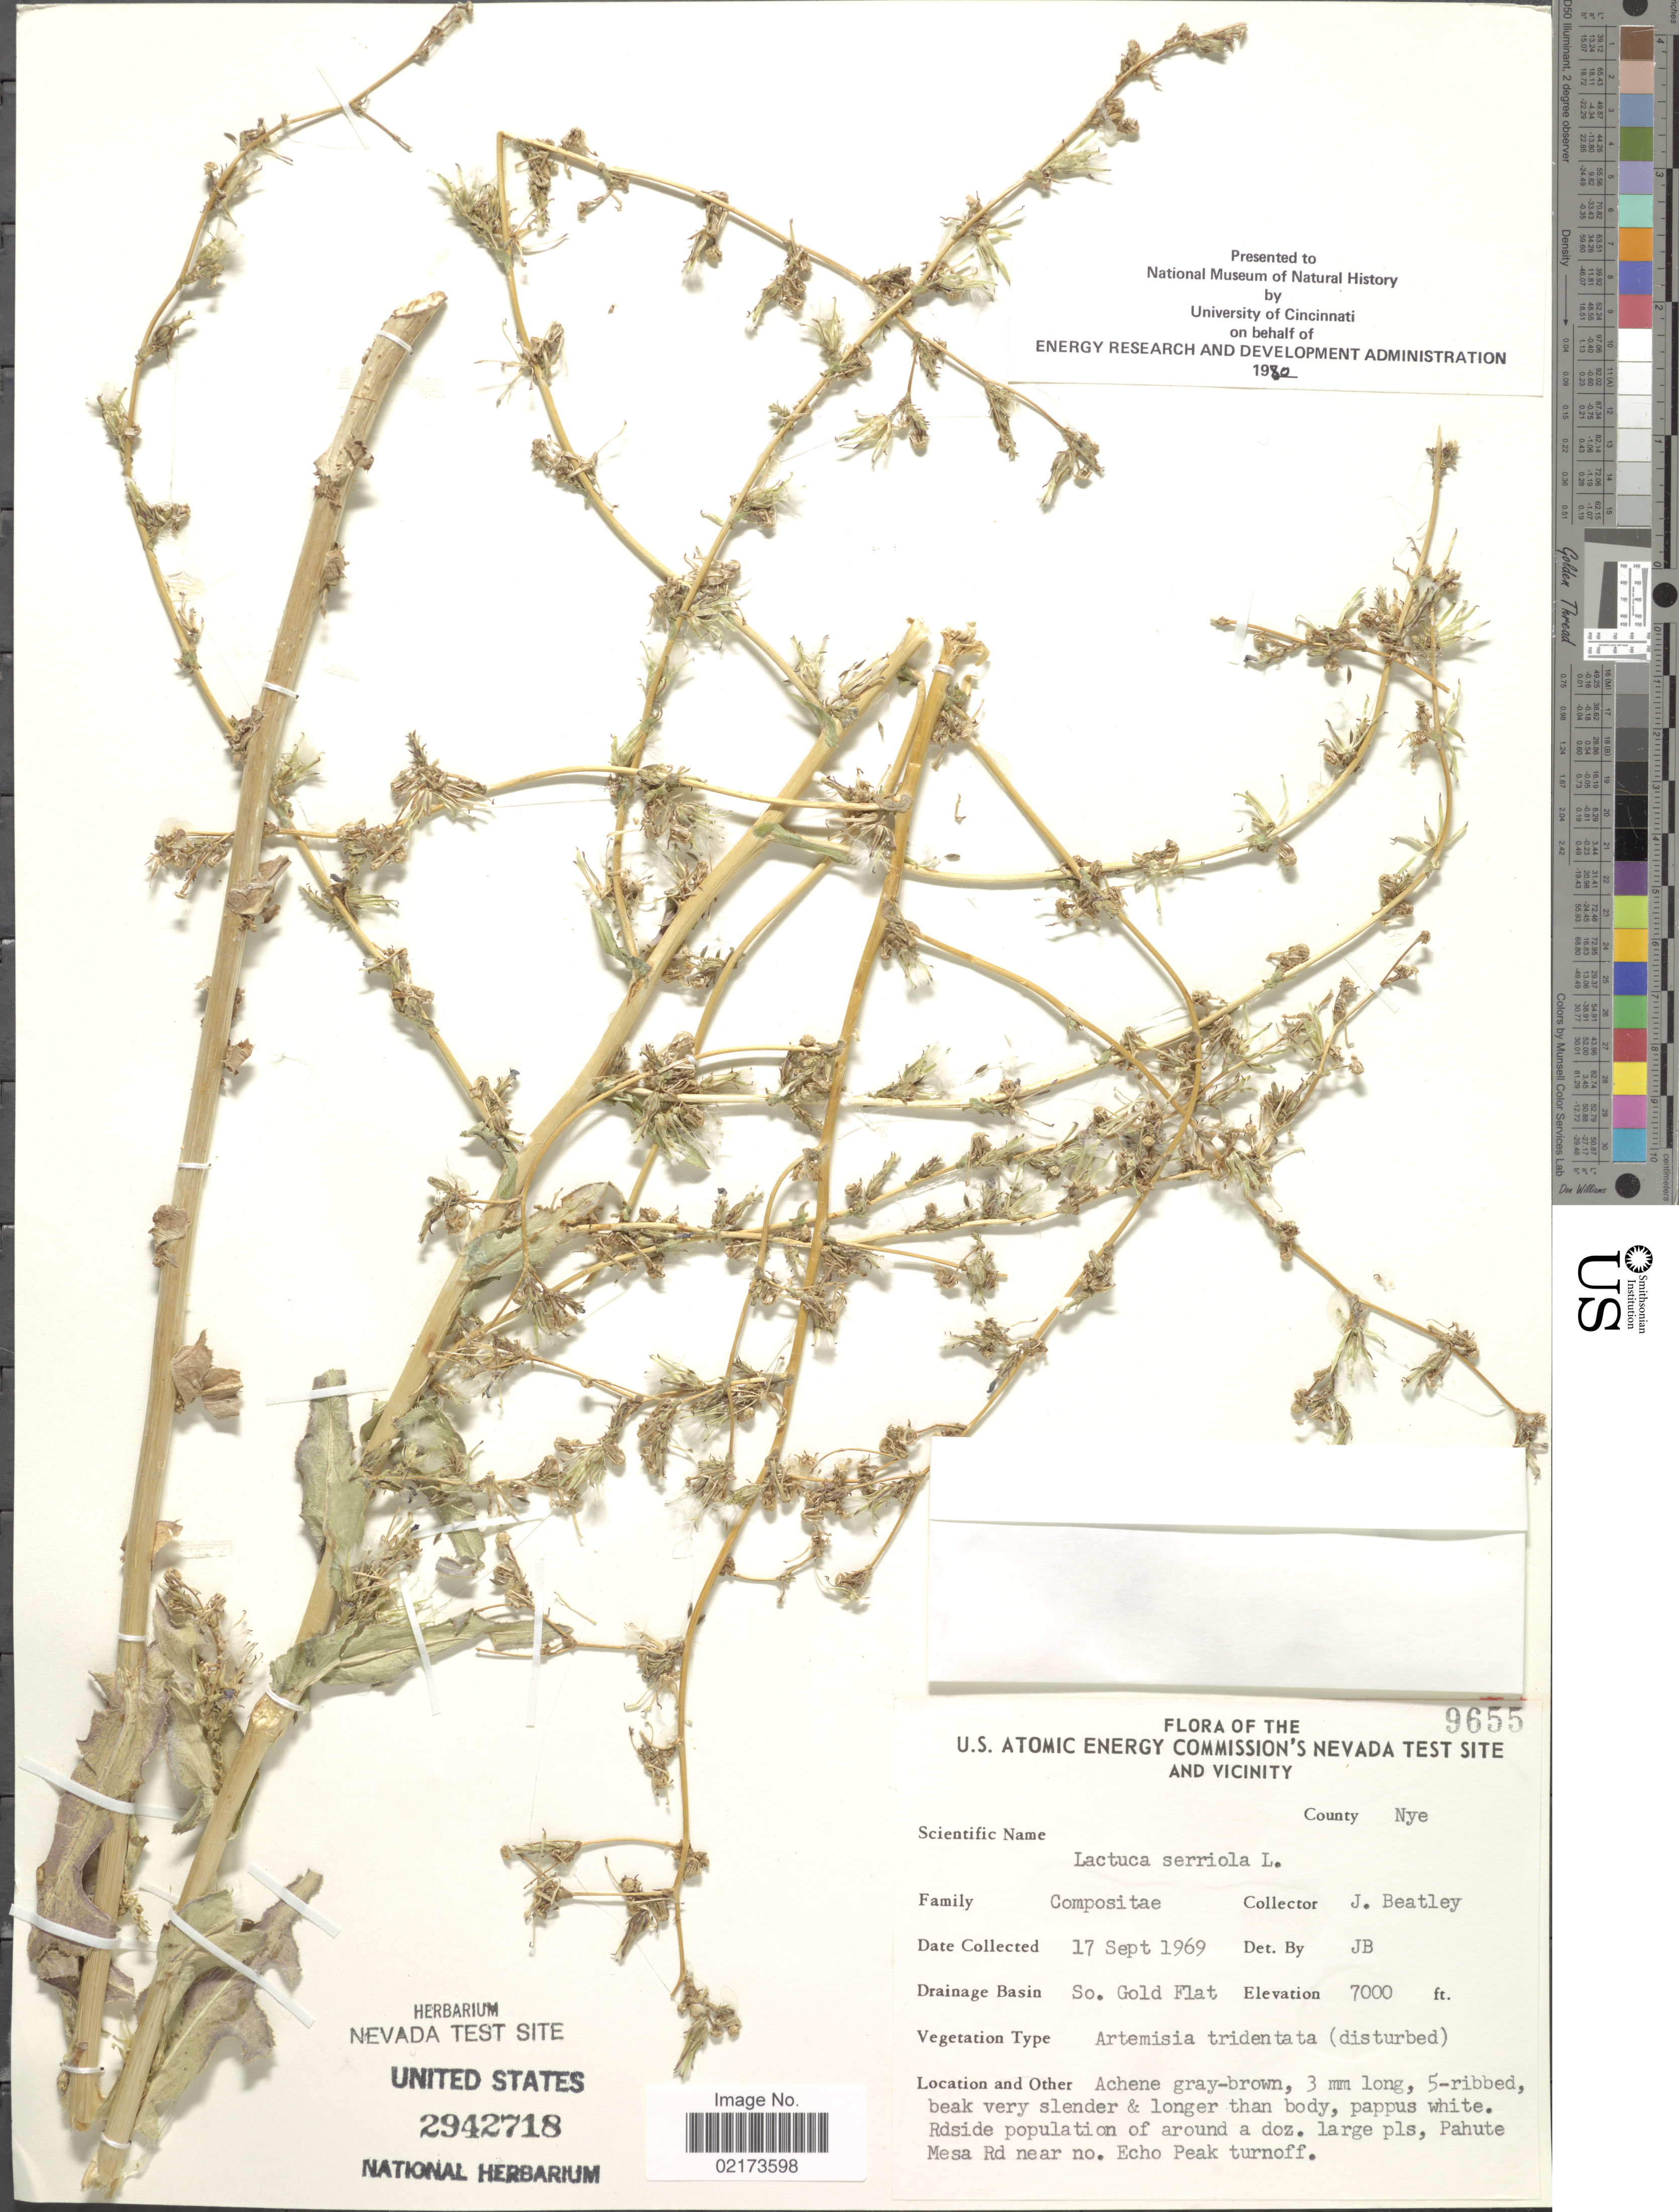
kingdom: Plantae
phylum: Tracheophyta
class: Magnoliopsida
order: Asterales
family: Asteraceae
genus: Lactuca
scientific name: Lactuca serriola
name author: L.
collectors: J. C. Beatley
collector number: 9655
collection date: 1969-09-17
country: United States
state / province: Nevada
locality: U. S. Atomic Energy Commission's Nevada Test Site and Vicinity, County Nye, So. Gold Flat, Pahute Mesa rd near no. Echo Peak turnoff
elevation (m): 2134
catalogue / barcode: US 2942718